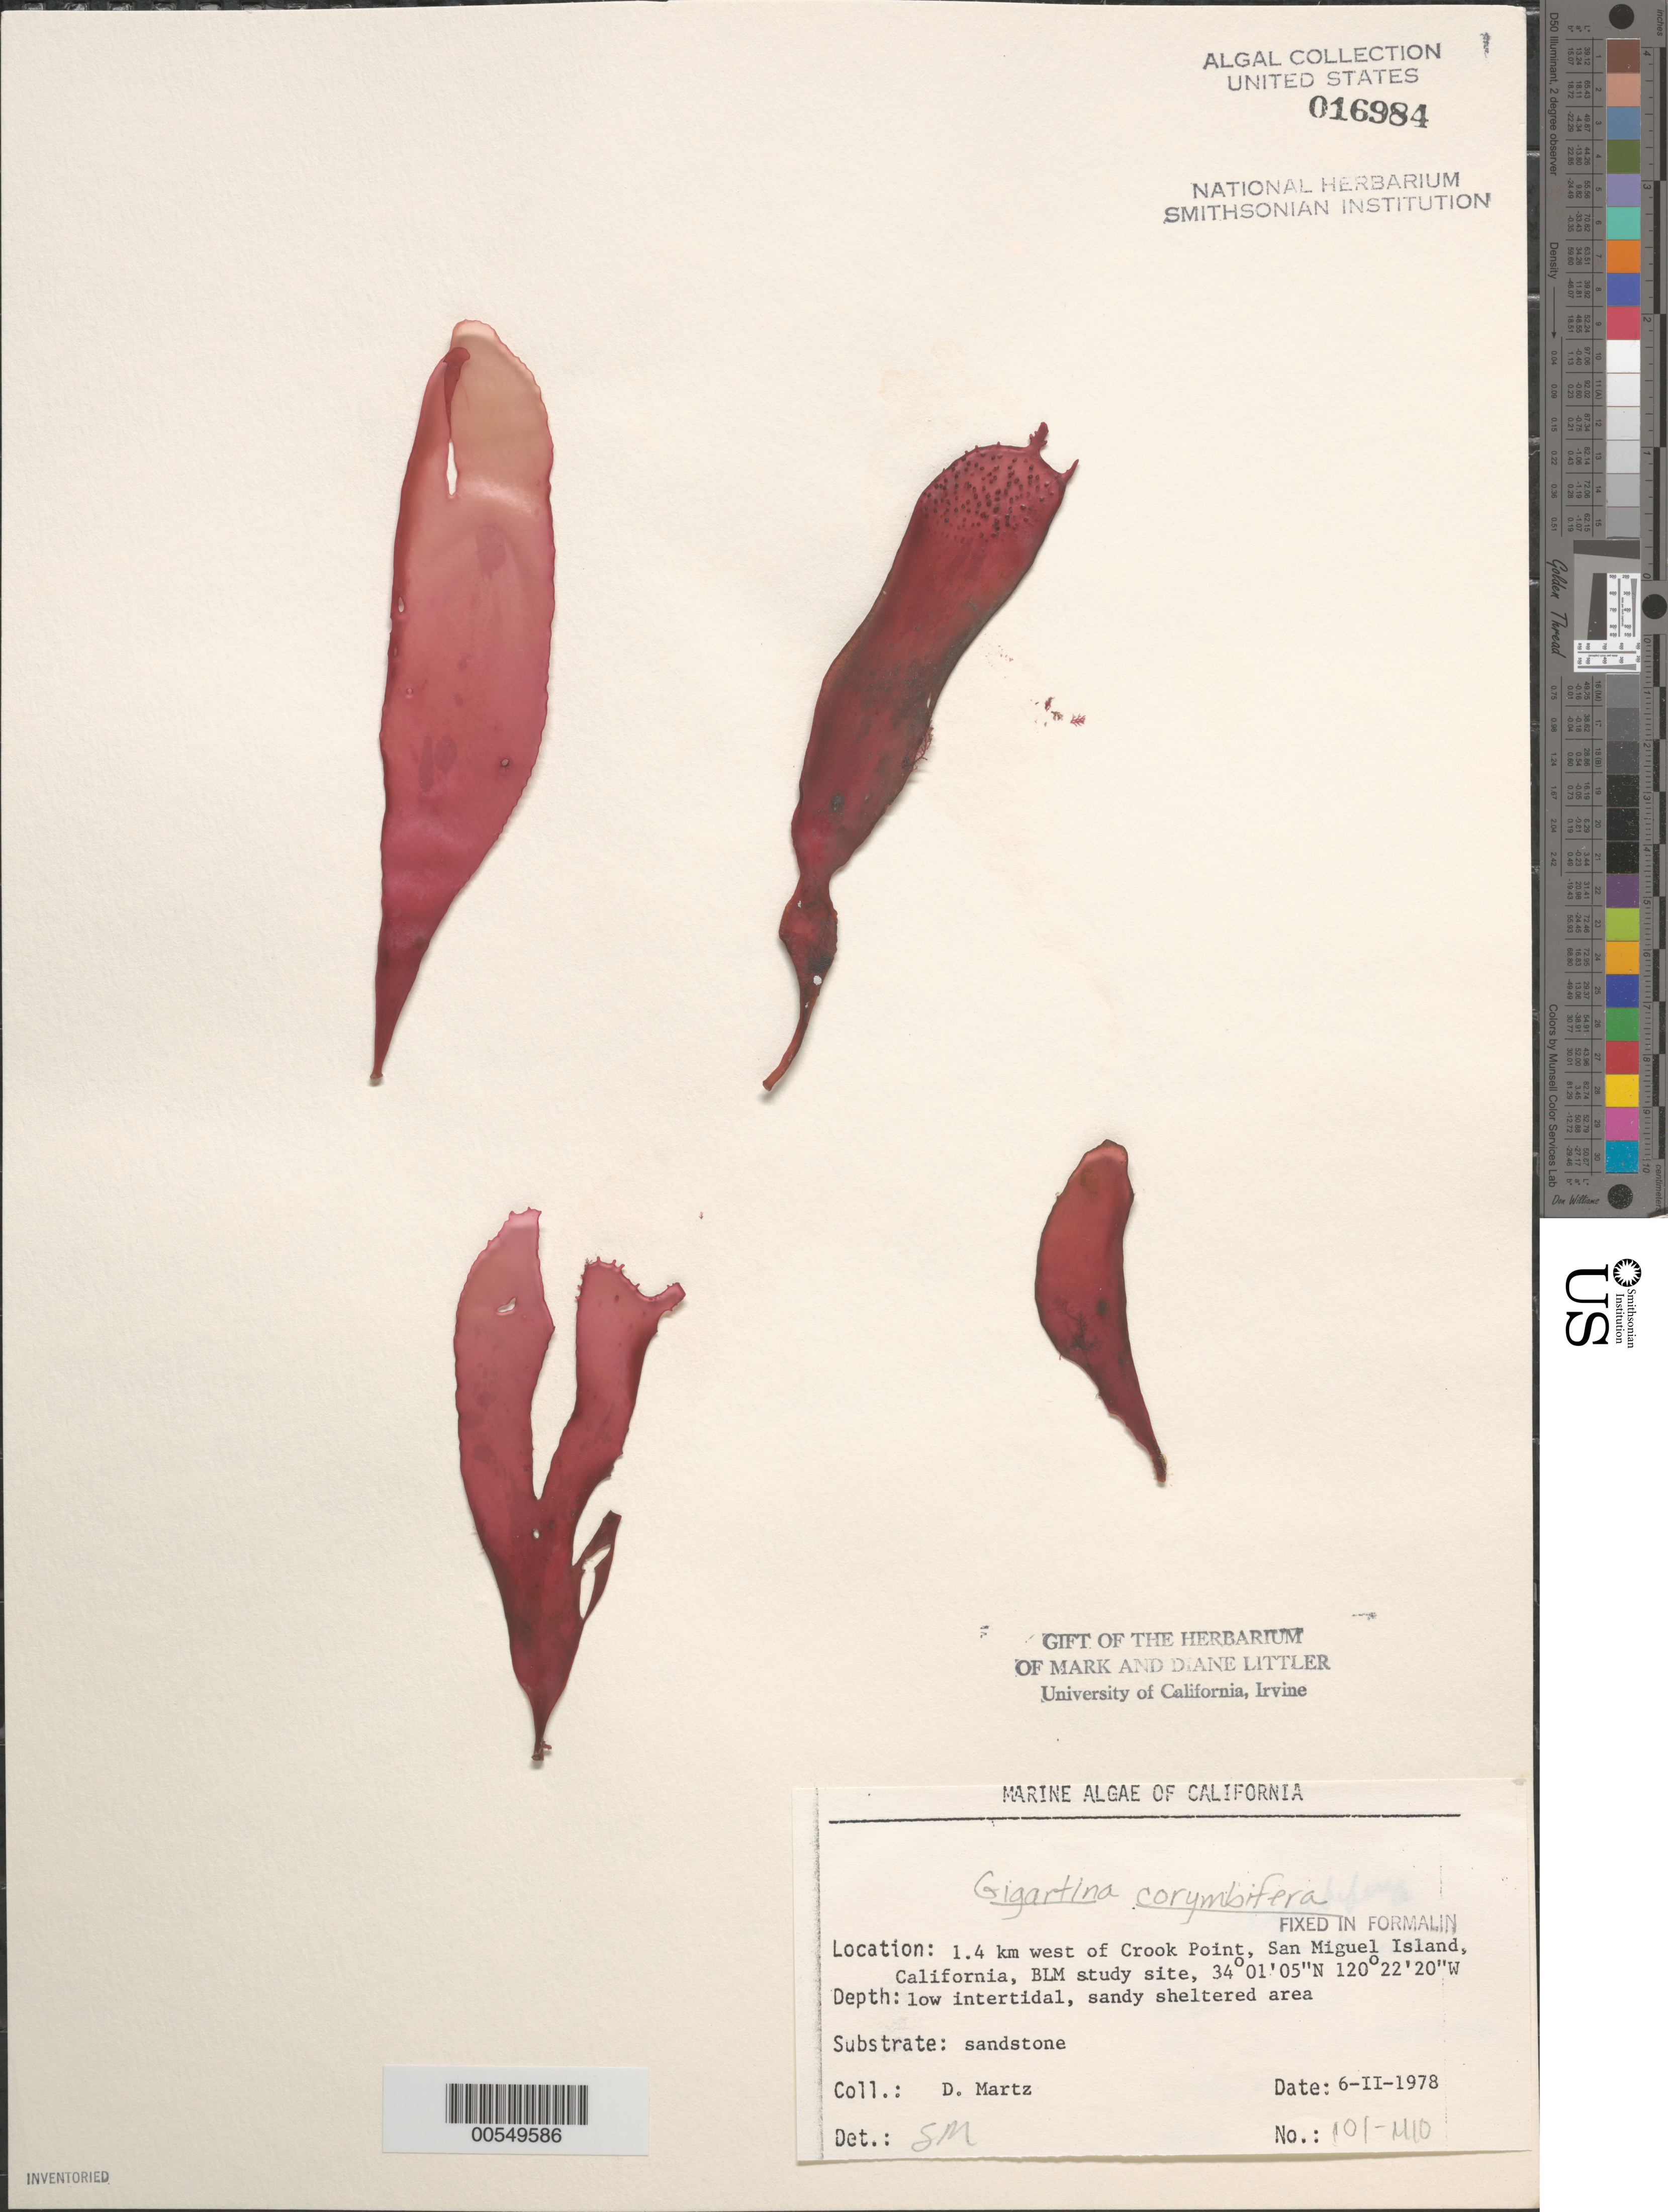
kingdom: Plantae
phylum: Rhodophyta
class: Florideophyceae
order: Gigartinales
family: Gigartinaceae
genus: Chondracanthus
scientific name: Chondracanthus corymbiferus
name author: (Kütz.) Guiry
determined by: Algae name updating Project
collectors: D. Martz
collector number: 101-mio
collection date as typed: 06 Feb 1978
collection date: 1978-02-06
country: United States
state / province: California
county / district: Santa Barbara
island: San Miguel Island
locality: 1.4 km north of Crook Point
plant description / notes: BLM-SOCALBIGHT Rocky Intertidal Survey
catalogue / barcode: US 16984